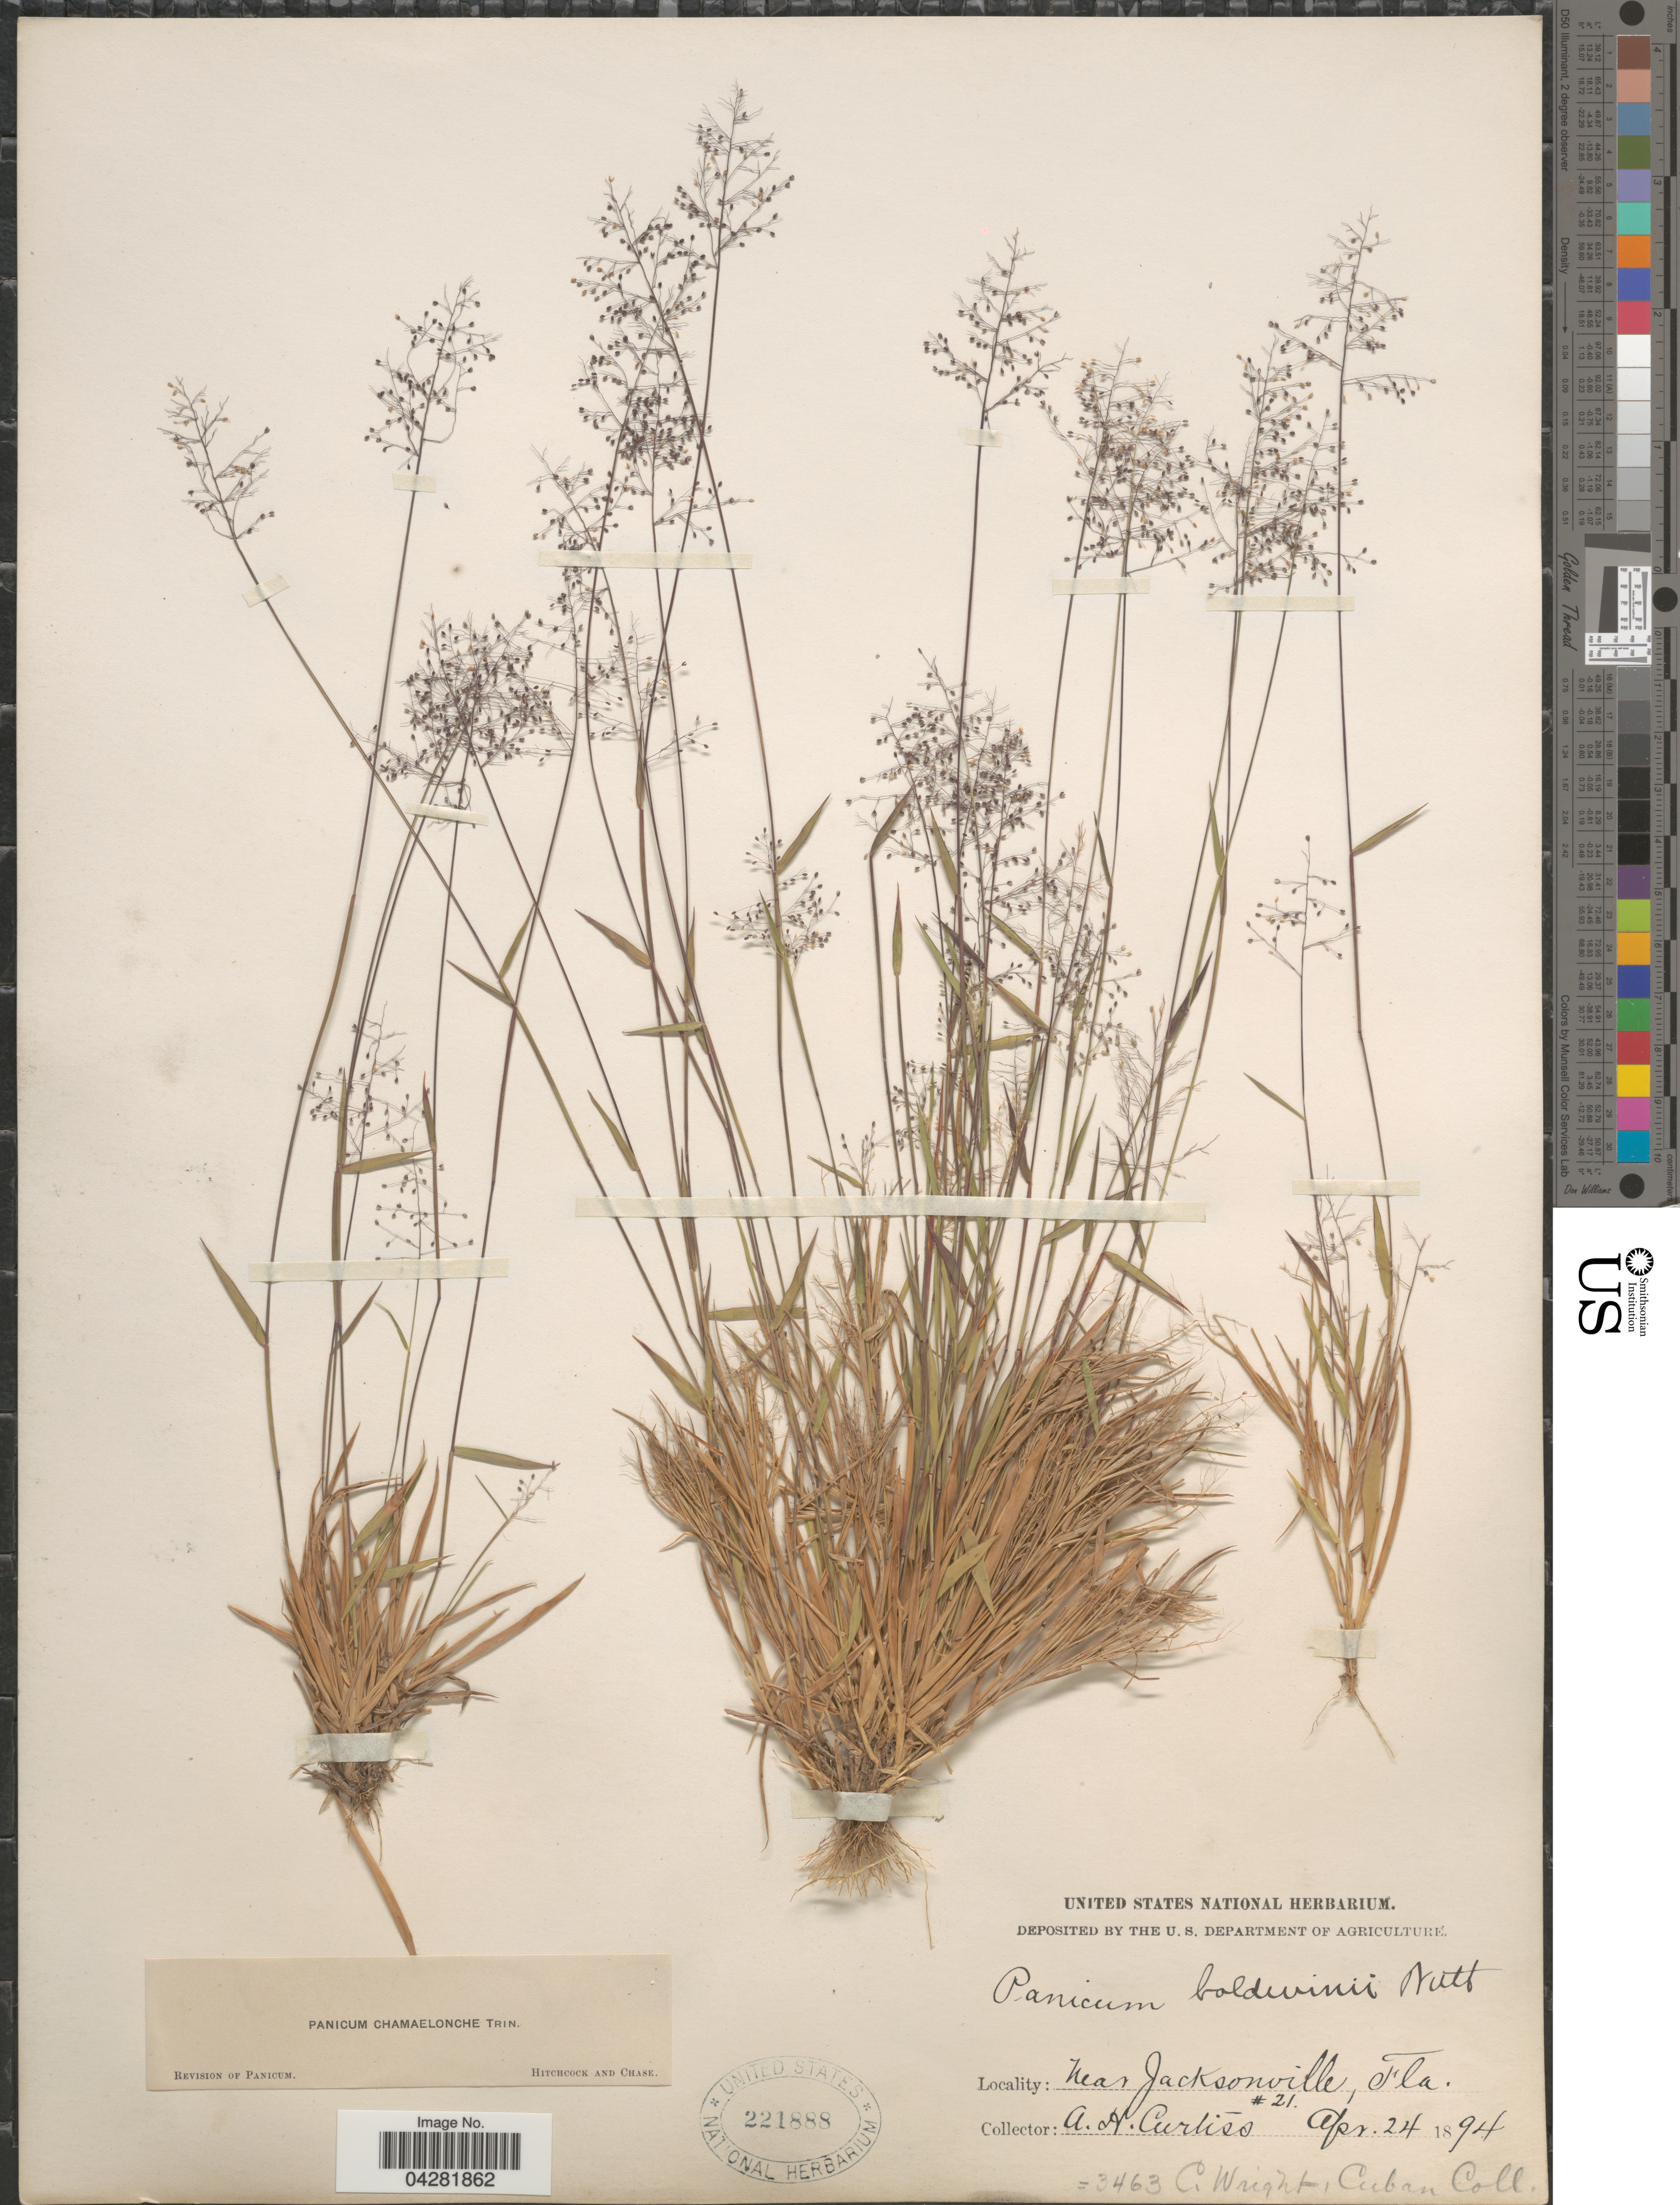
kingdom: Plantae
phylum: Tracheophyta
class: Liliopsida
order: Poales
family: Poaceae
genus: Dichanthelium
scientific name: Dichanthelium ensifolium var. ensifolium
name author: (Baldwin ex Elliot) Gould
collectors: A. H. Curtiss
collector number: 21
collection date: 1894-04-24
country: United States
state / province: Florida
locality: Near Jacksonville.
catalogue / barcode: US 221888